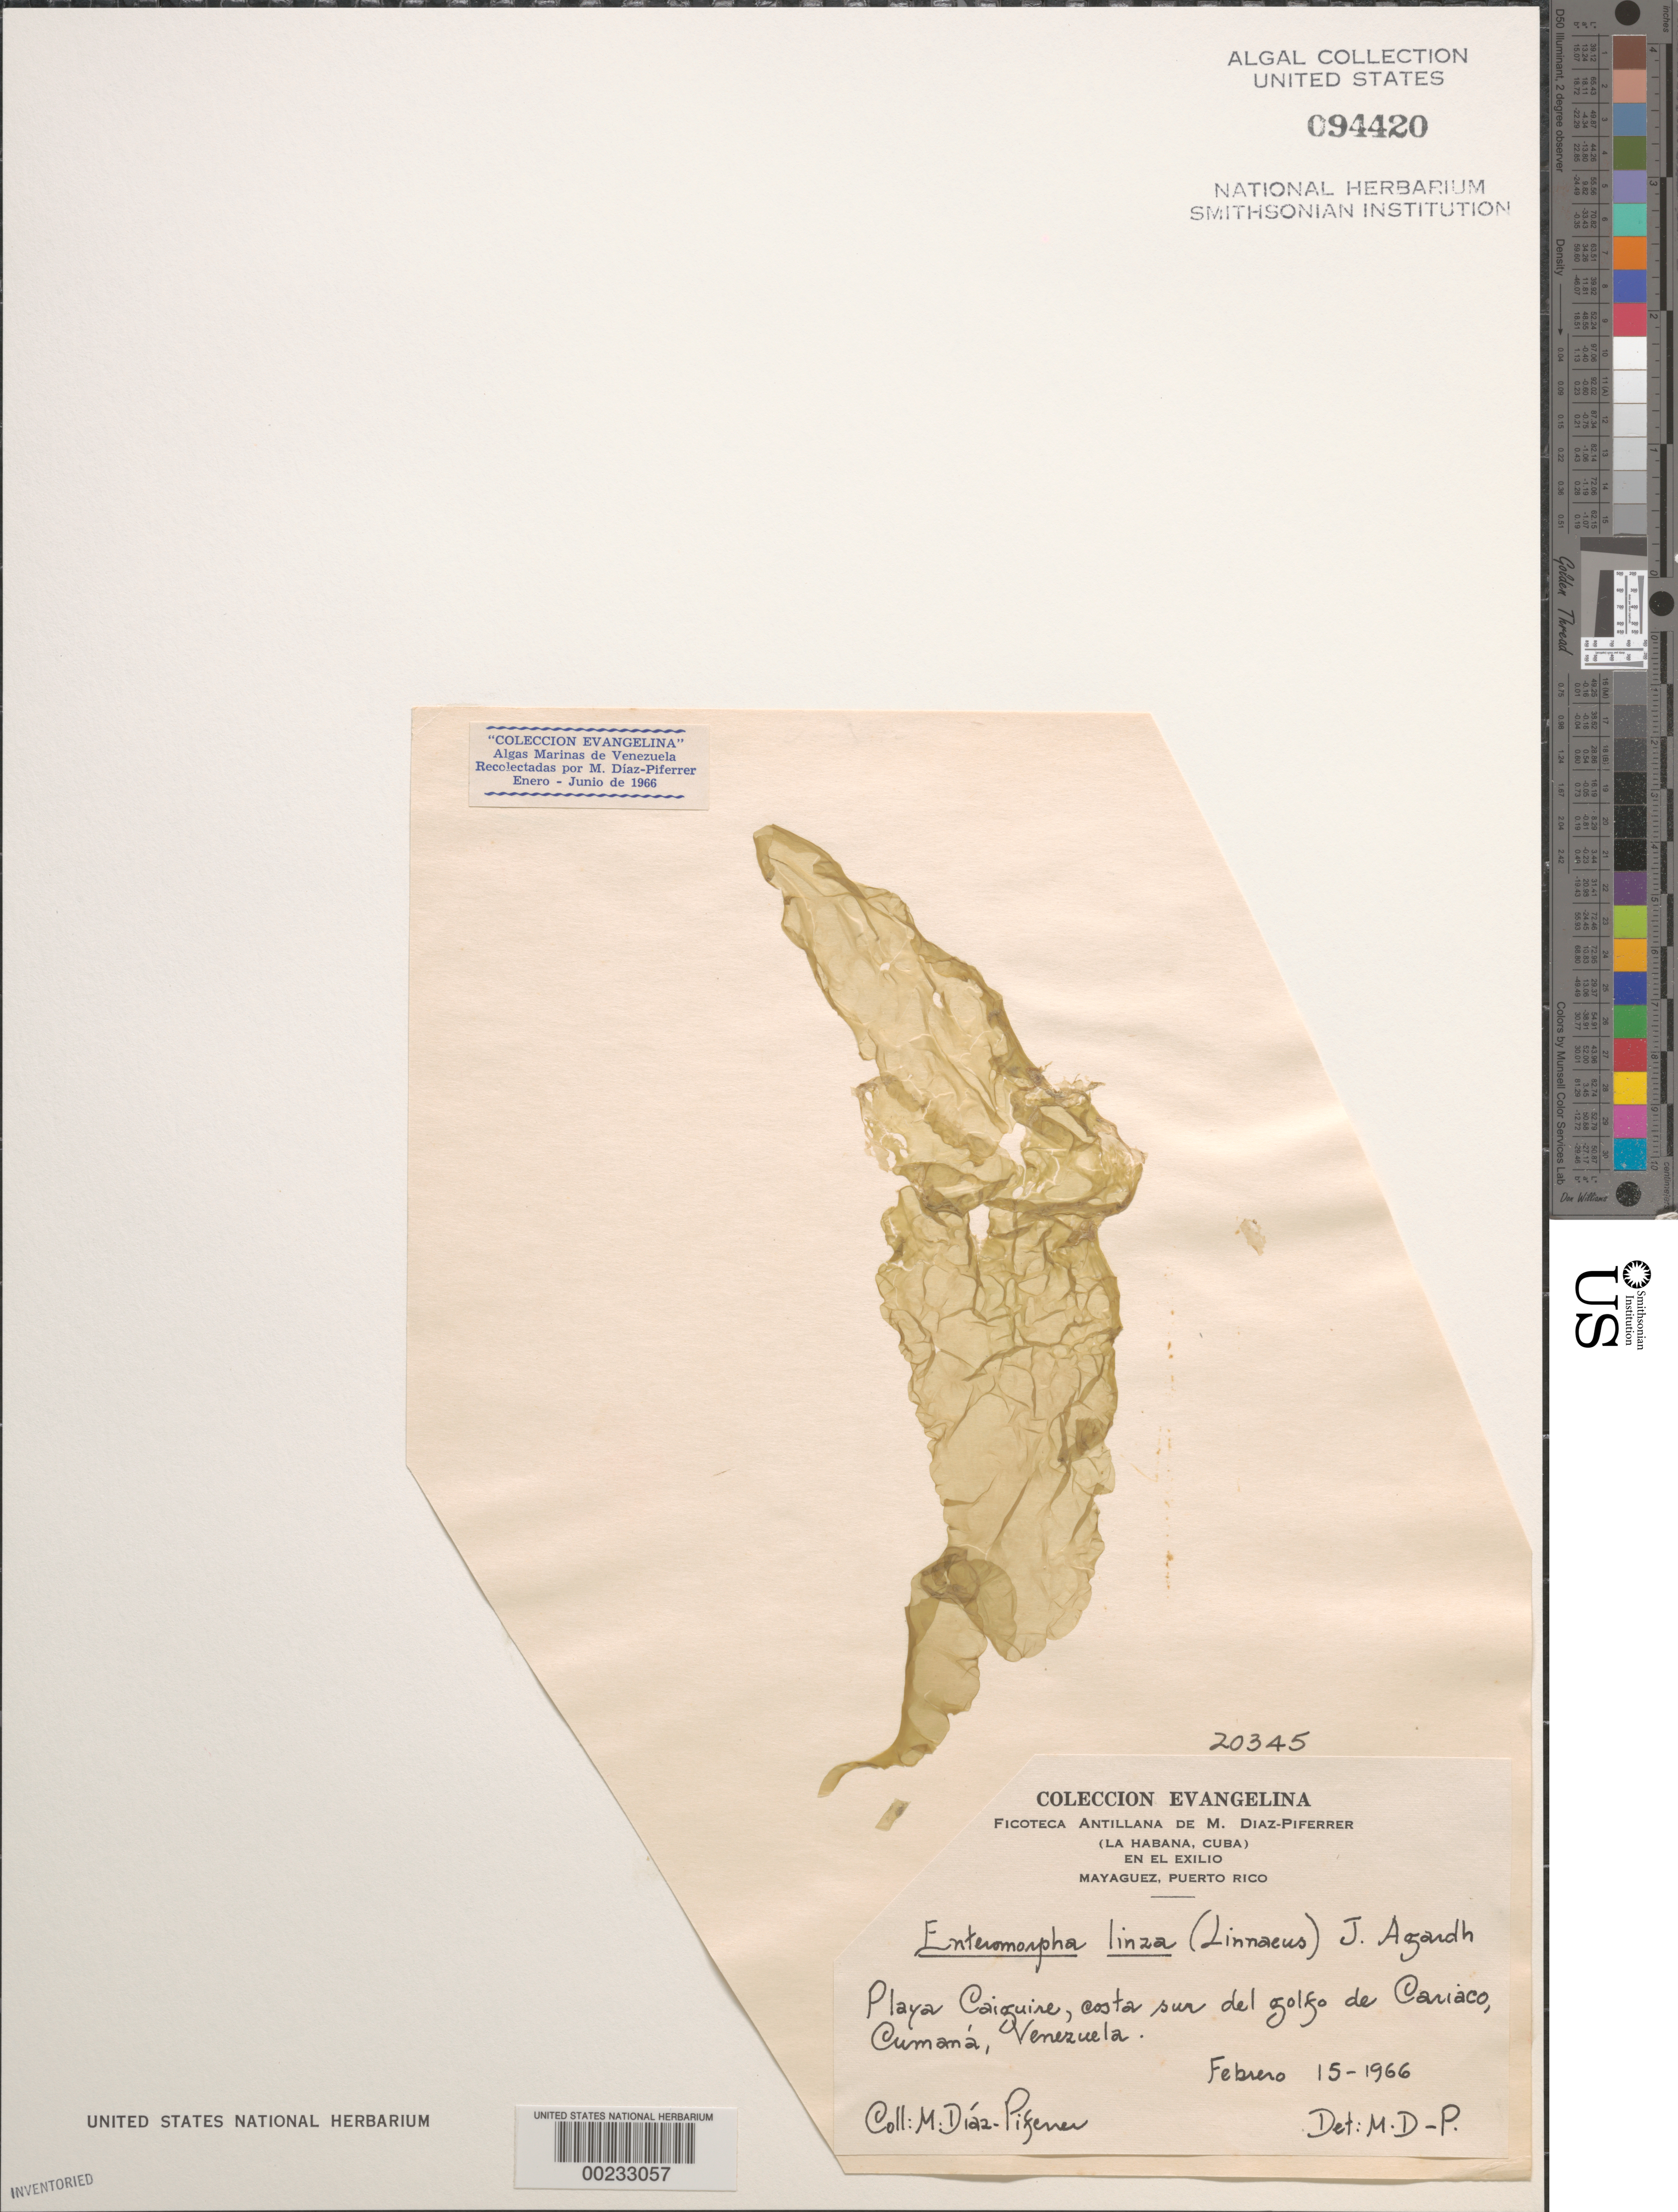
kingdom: Plantae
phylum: Chlorophyta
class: Ulvophyceae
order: Ulvales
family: Ulvaceae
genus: Ulva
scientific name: Ulva clathrata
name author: (Roth) C. Agardh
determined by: Algae name updating Project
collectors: M. Diaz-Piferrer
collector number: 20345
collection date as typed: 15 Feb 1966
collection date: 1966-02-15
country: Venezuela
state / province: Sucre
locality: Playa Caiguire, Golfo de Cariaco, Cumana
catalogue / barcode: US 94420